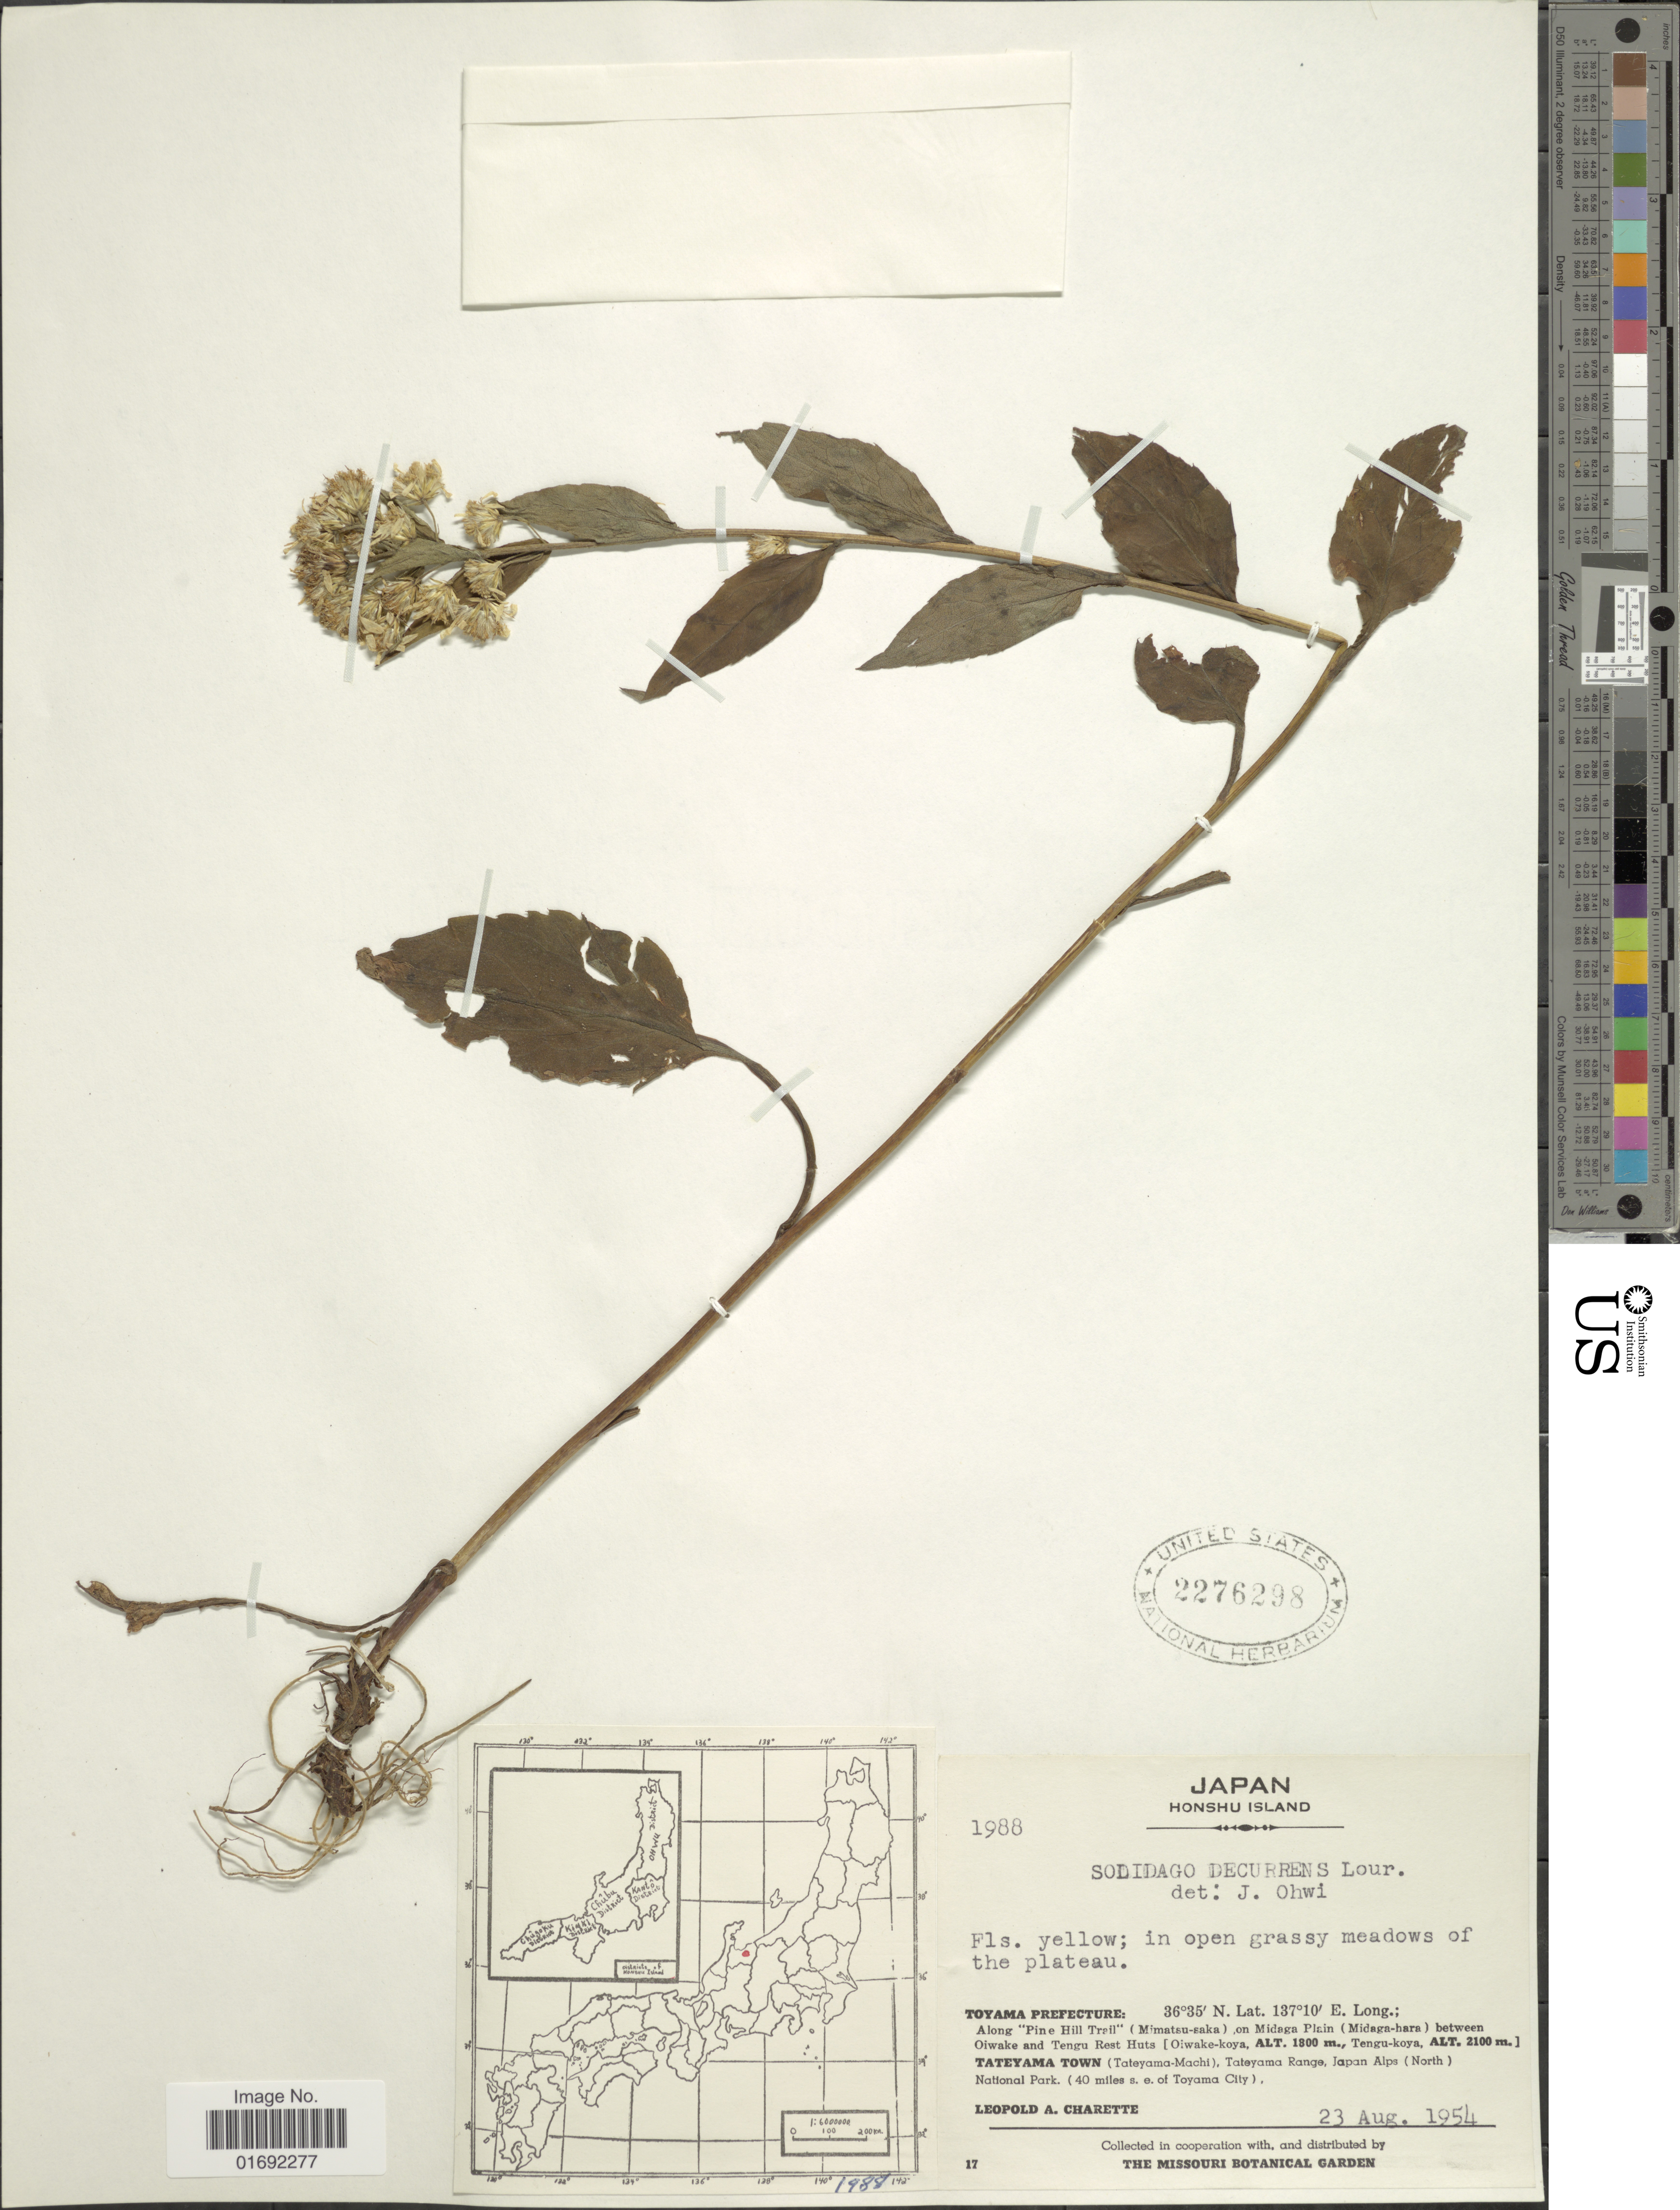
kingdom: Plantae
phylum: Tracheophyta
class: Magnoliopsida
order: Asterales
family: Asteraceae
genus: Solidago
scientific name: Solidago virgaurea var. asiatica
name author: Nakai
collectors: L. A. Charette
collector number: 1988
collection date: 1954-08-23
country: Japan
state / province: Toyama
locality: Honshu Island, along Pine Hill Trail (Mimatsu-saka), on Midaga Plain (Midaga-hara) between Oiwake and Tengu Rest Huts (Oiwake-koya, Tengu-koya), Tateyama Town (Tateyama-Machi), Tateyama Range, Japan Alps (North) National Park (40 miles s. e. of Toyama City)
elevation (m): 1800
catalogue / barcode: US 2276298